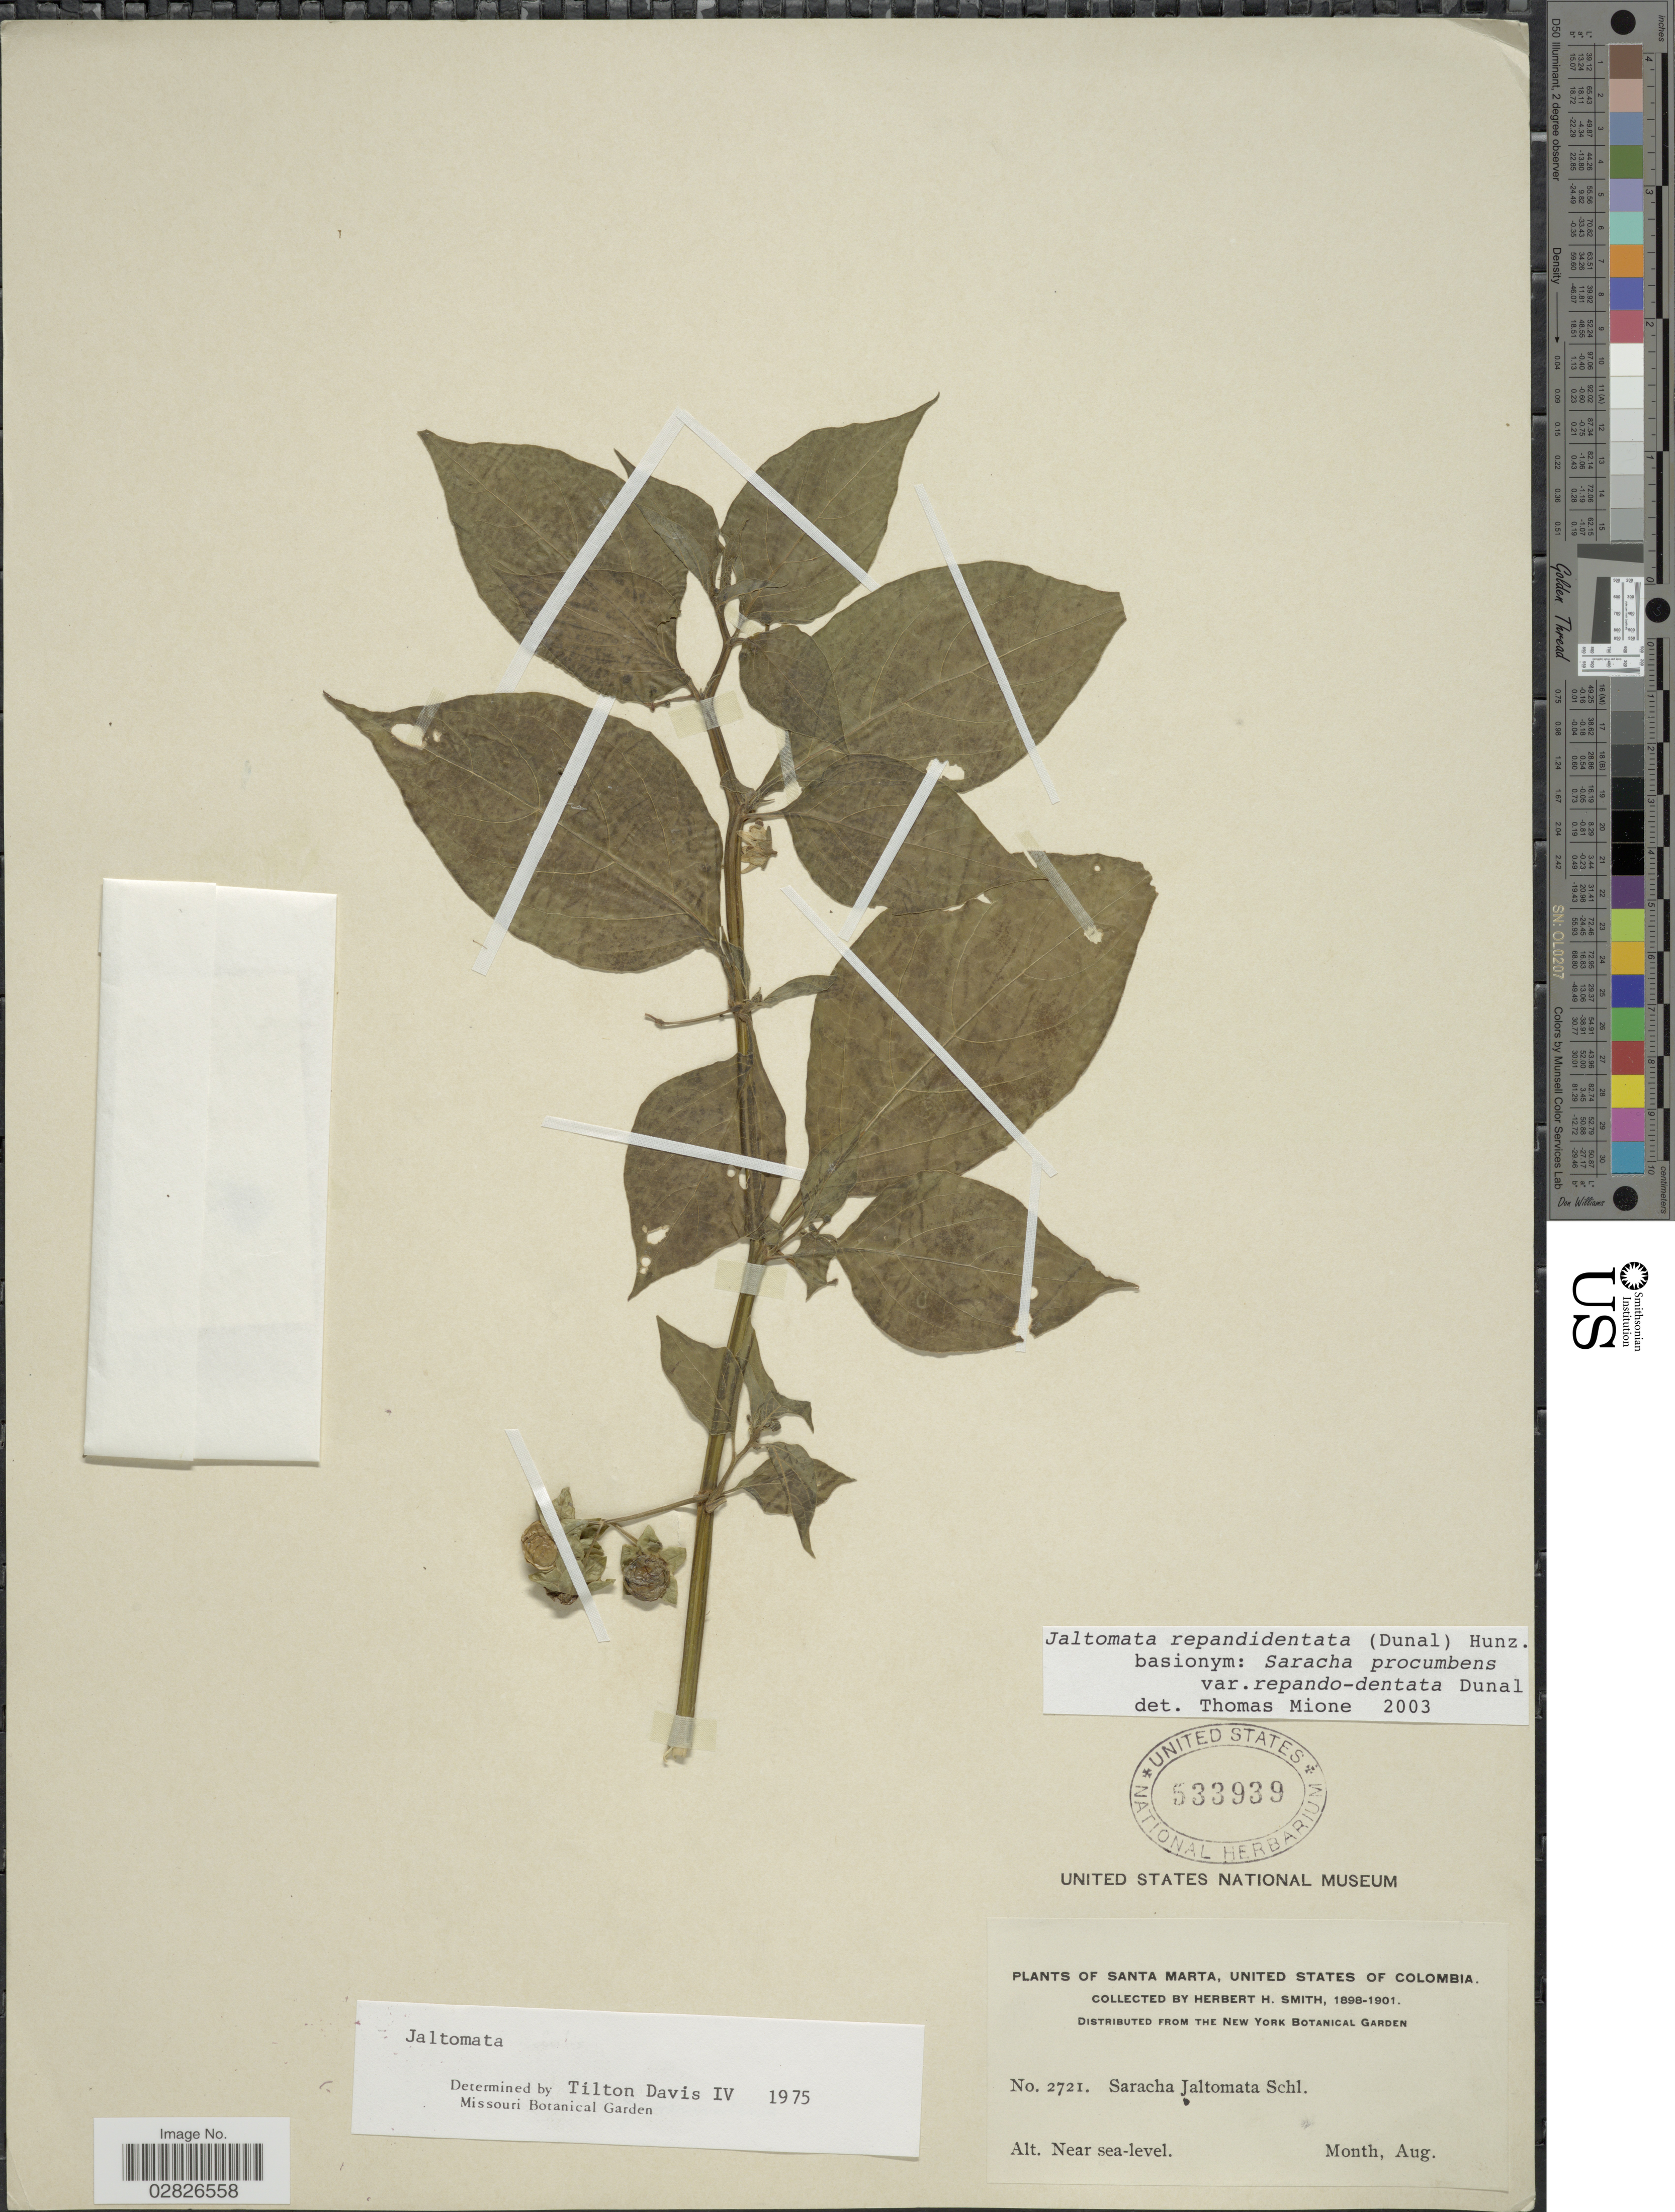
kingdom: Plantae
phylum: Tracheophyta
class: Magnoliopsida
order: Solanales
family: Solanaceae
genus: Jaltomata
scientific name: Jaltomata repandidentata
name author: (Dunal) Hunz.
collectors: Herbert H. Smith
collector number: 2721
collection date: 1898-08/1901-08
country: Colombia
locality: Santa Marta, United States of Colombia.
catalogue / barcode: US 533939